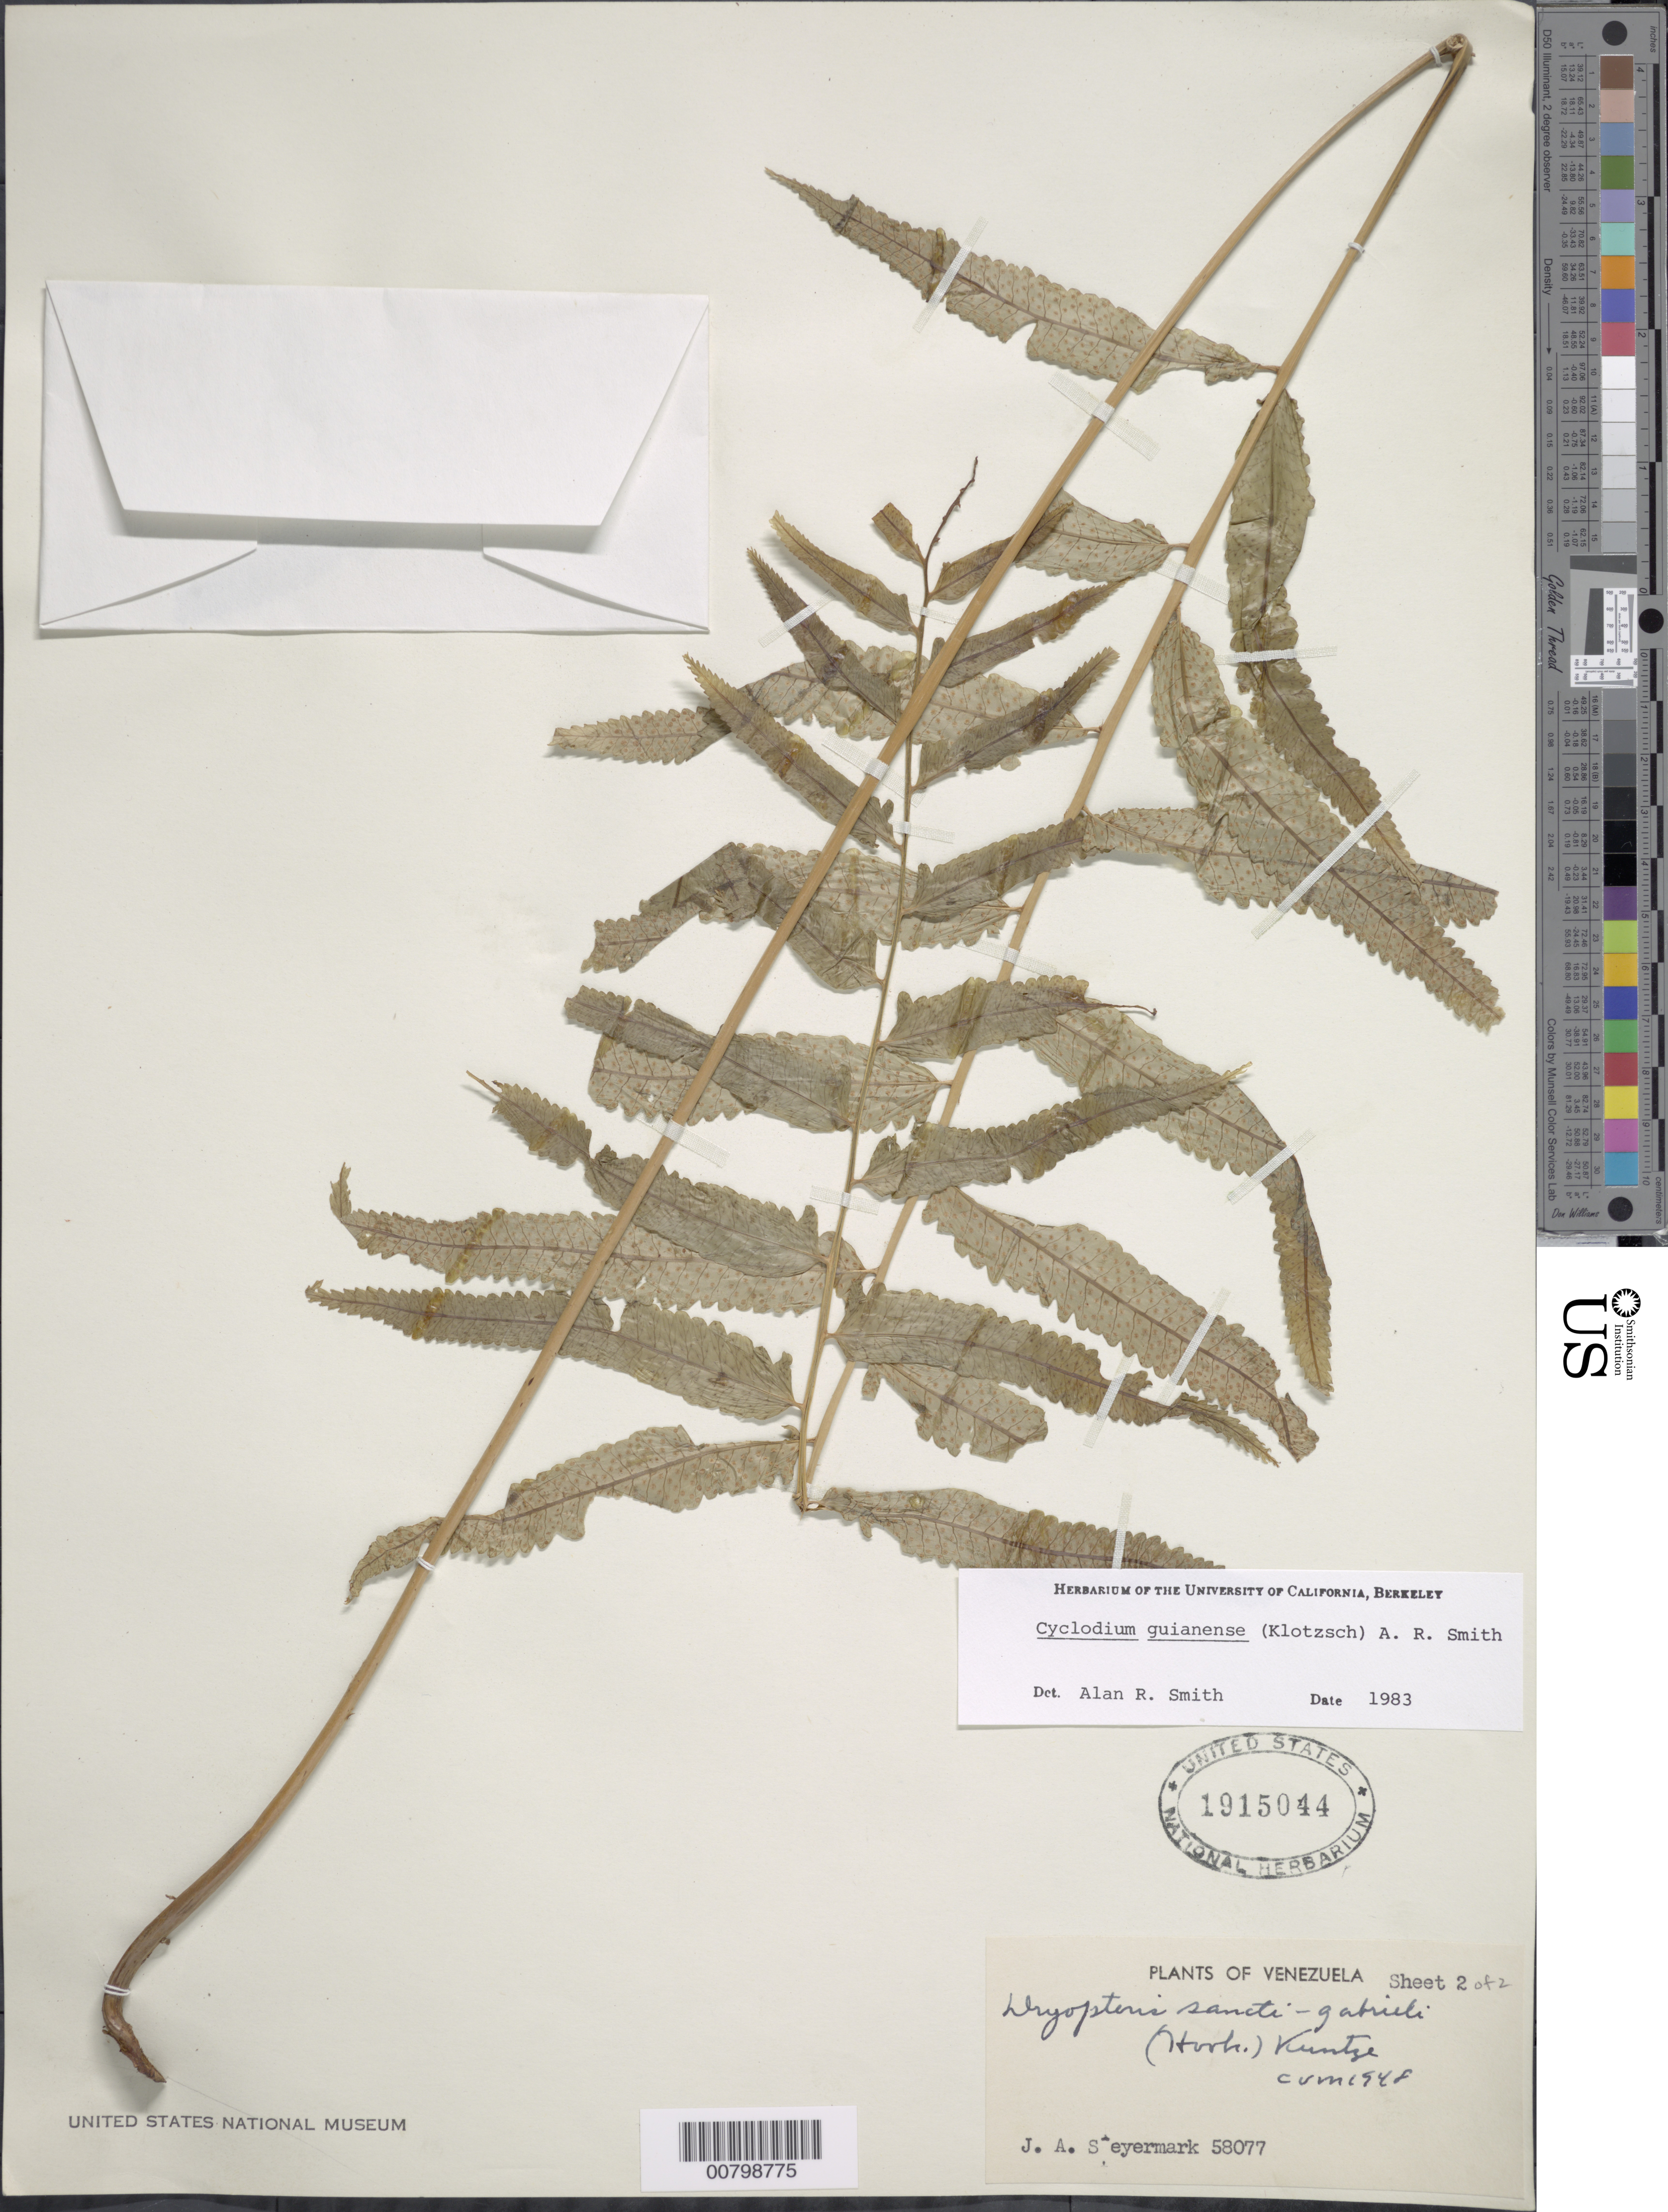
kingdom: Plantae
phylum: Tracheophyta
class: Polypodiopsida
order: Polypodiales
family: Dryopteridaceae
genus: Cyclodium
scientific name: Cyclodium guianense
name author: (Klotzsch) van der Werff ex L.D. Gómez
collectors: J. Steyermark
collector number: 58077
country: Venezuela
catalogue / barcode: US 1915044